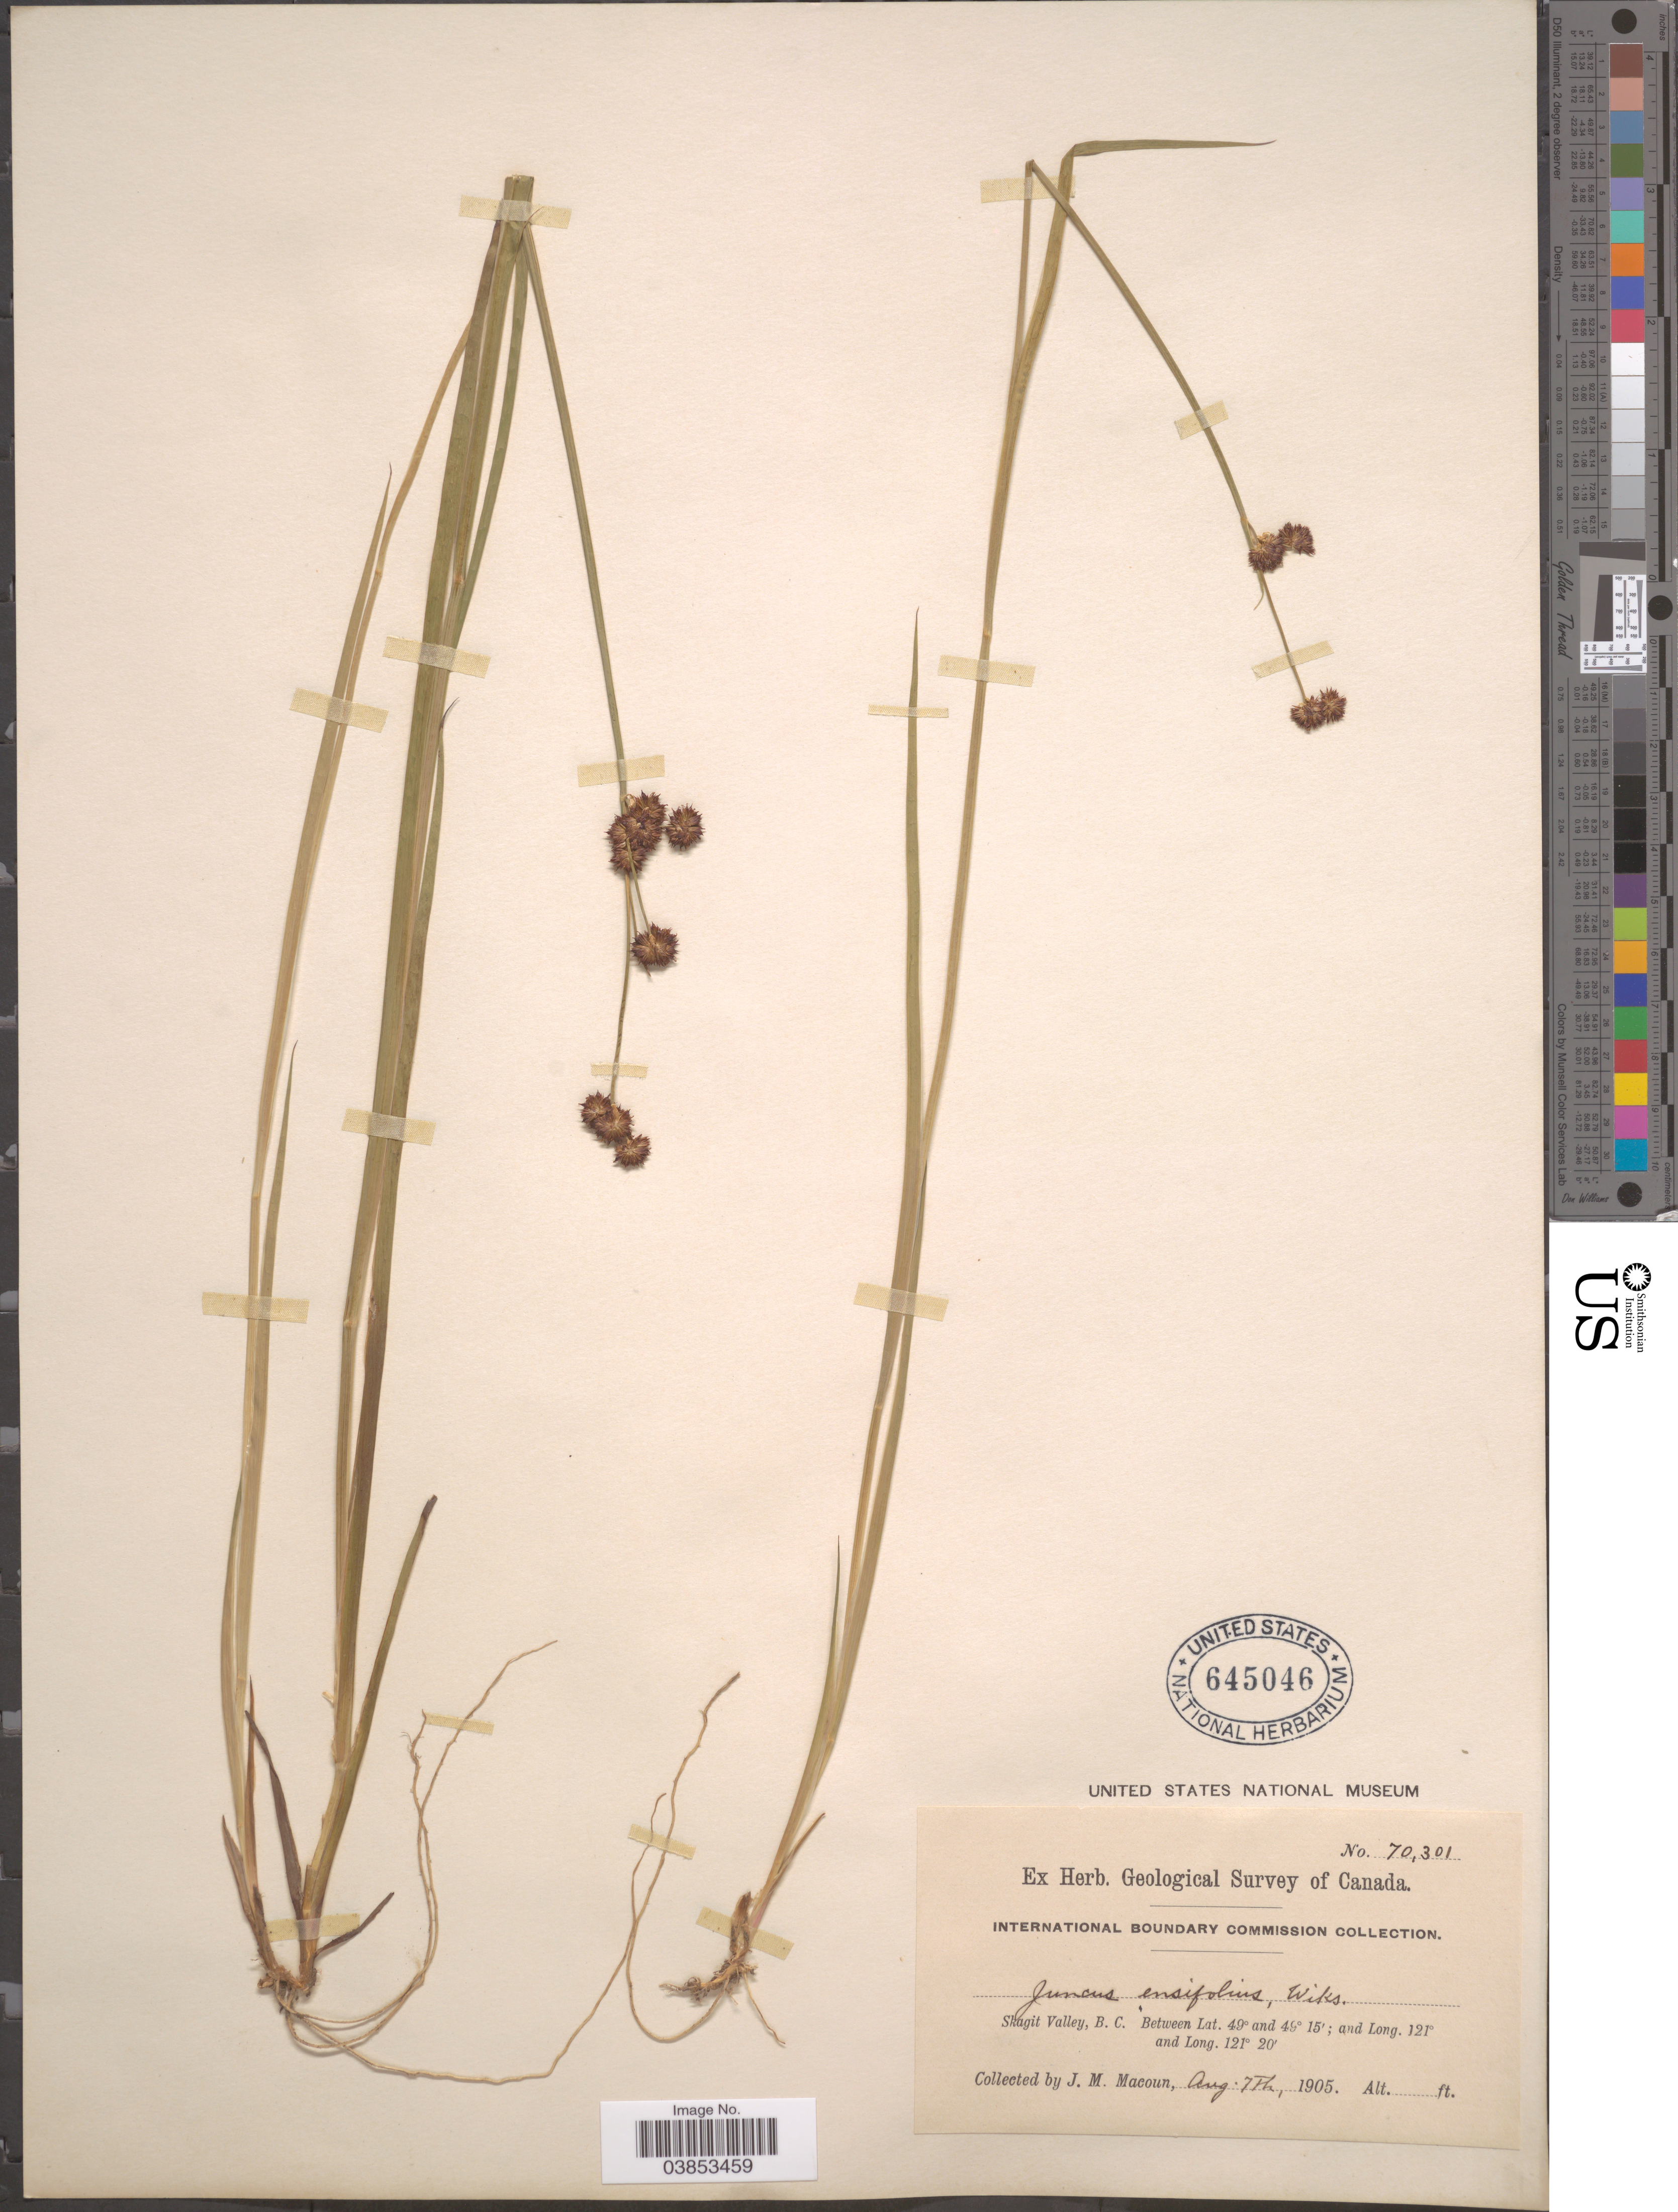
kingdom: Plantae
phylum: Tracheophyta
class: Liliopsida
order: Poales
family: Juncaceae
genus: Juncus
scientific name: Juncus ensifolius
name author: Wikstr.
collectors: J. M. Macoun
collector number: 70301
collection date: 1905-08-07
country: Canada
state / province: British Columbia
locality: Skagit Valley.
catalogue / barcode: US 645046